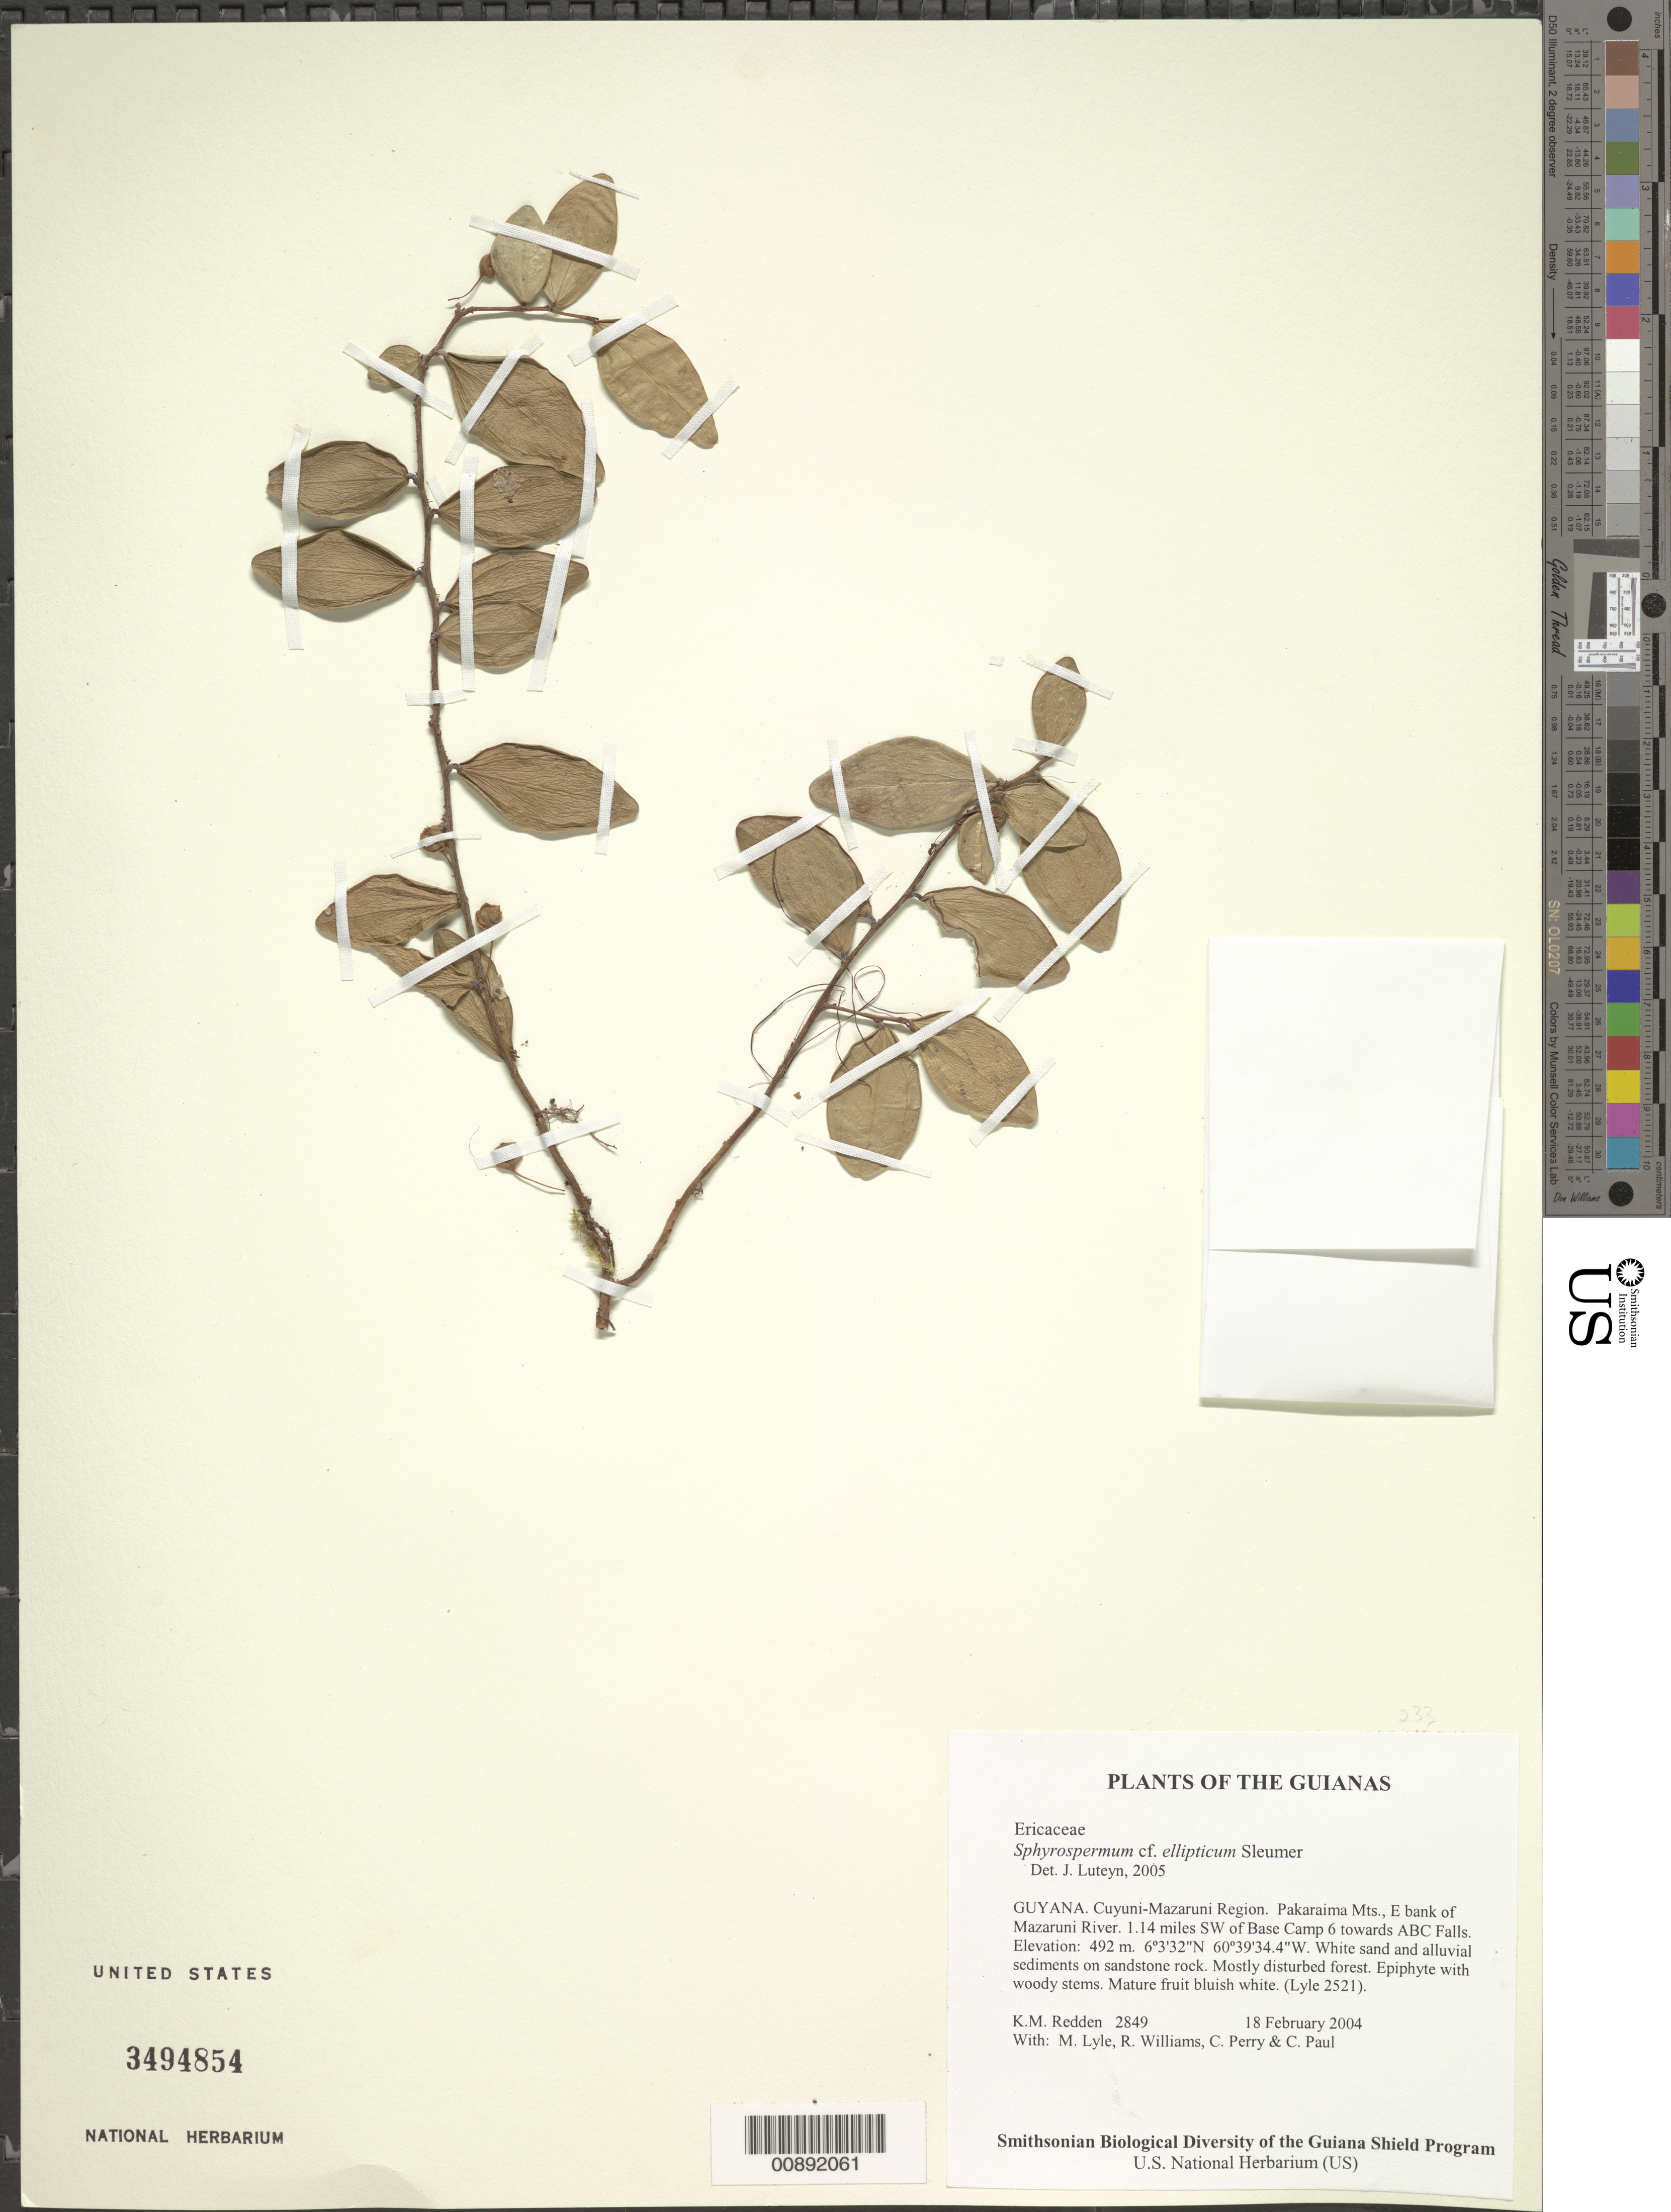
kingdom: Plantae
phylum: Tracheophyta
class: Magnoliopsida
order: Ericales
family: Ericaceae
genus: Sphyrospermum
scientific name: Sphyrospermum ellipticum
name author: Sleumer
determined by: Luteyn, J. L.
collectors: K. M. Redden, M. Lyle, R. Williams, C. Perry & C. Paul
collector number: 2849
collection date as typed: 18 February 2004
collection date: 2004-02-18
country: Guyana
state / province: Cuyuni-Mazaruni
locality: Pakaraima Mts., E bank of Mazaruni River. 1.14 miles SW of Base Camp 6 towards ABC Falls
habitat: White sand and alluvial sediments on sandstone rock. Mostly disturbed forest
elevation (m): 492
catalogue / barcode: US 3494854